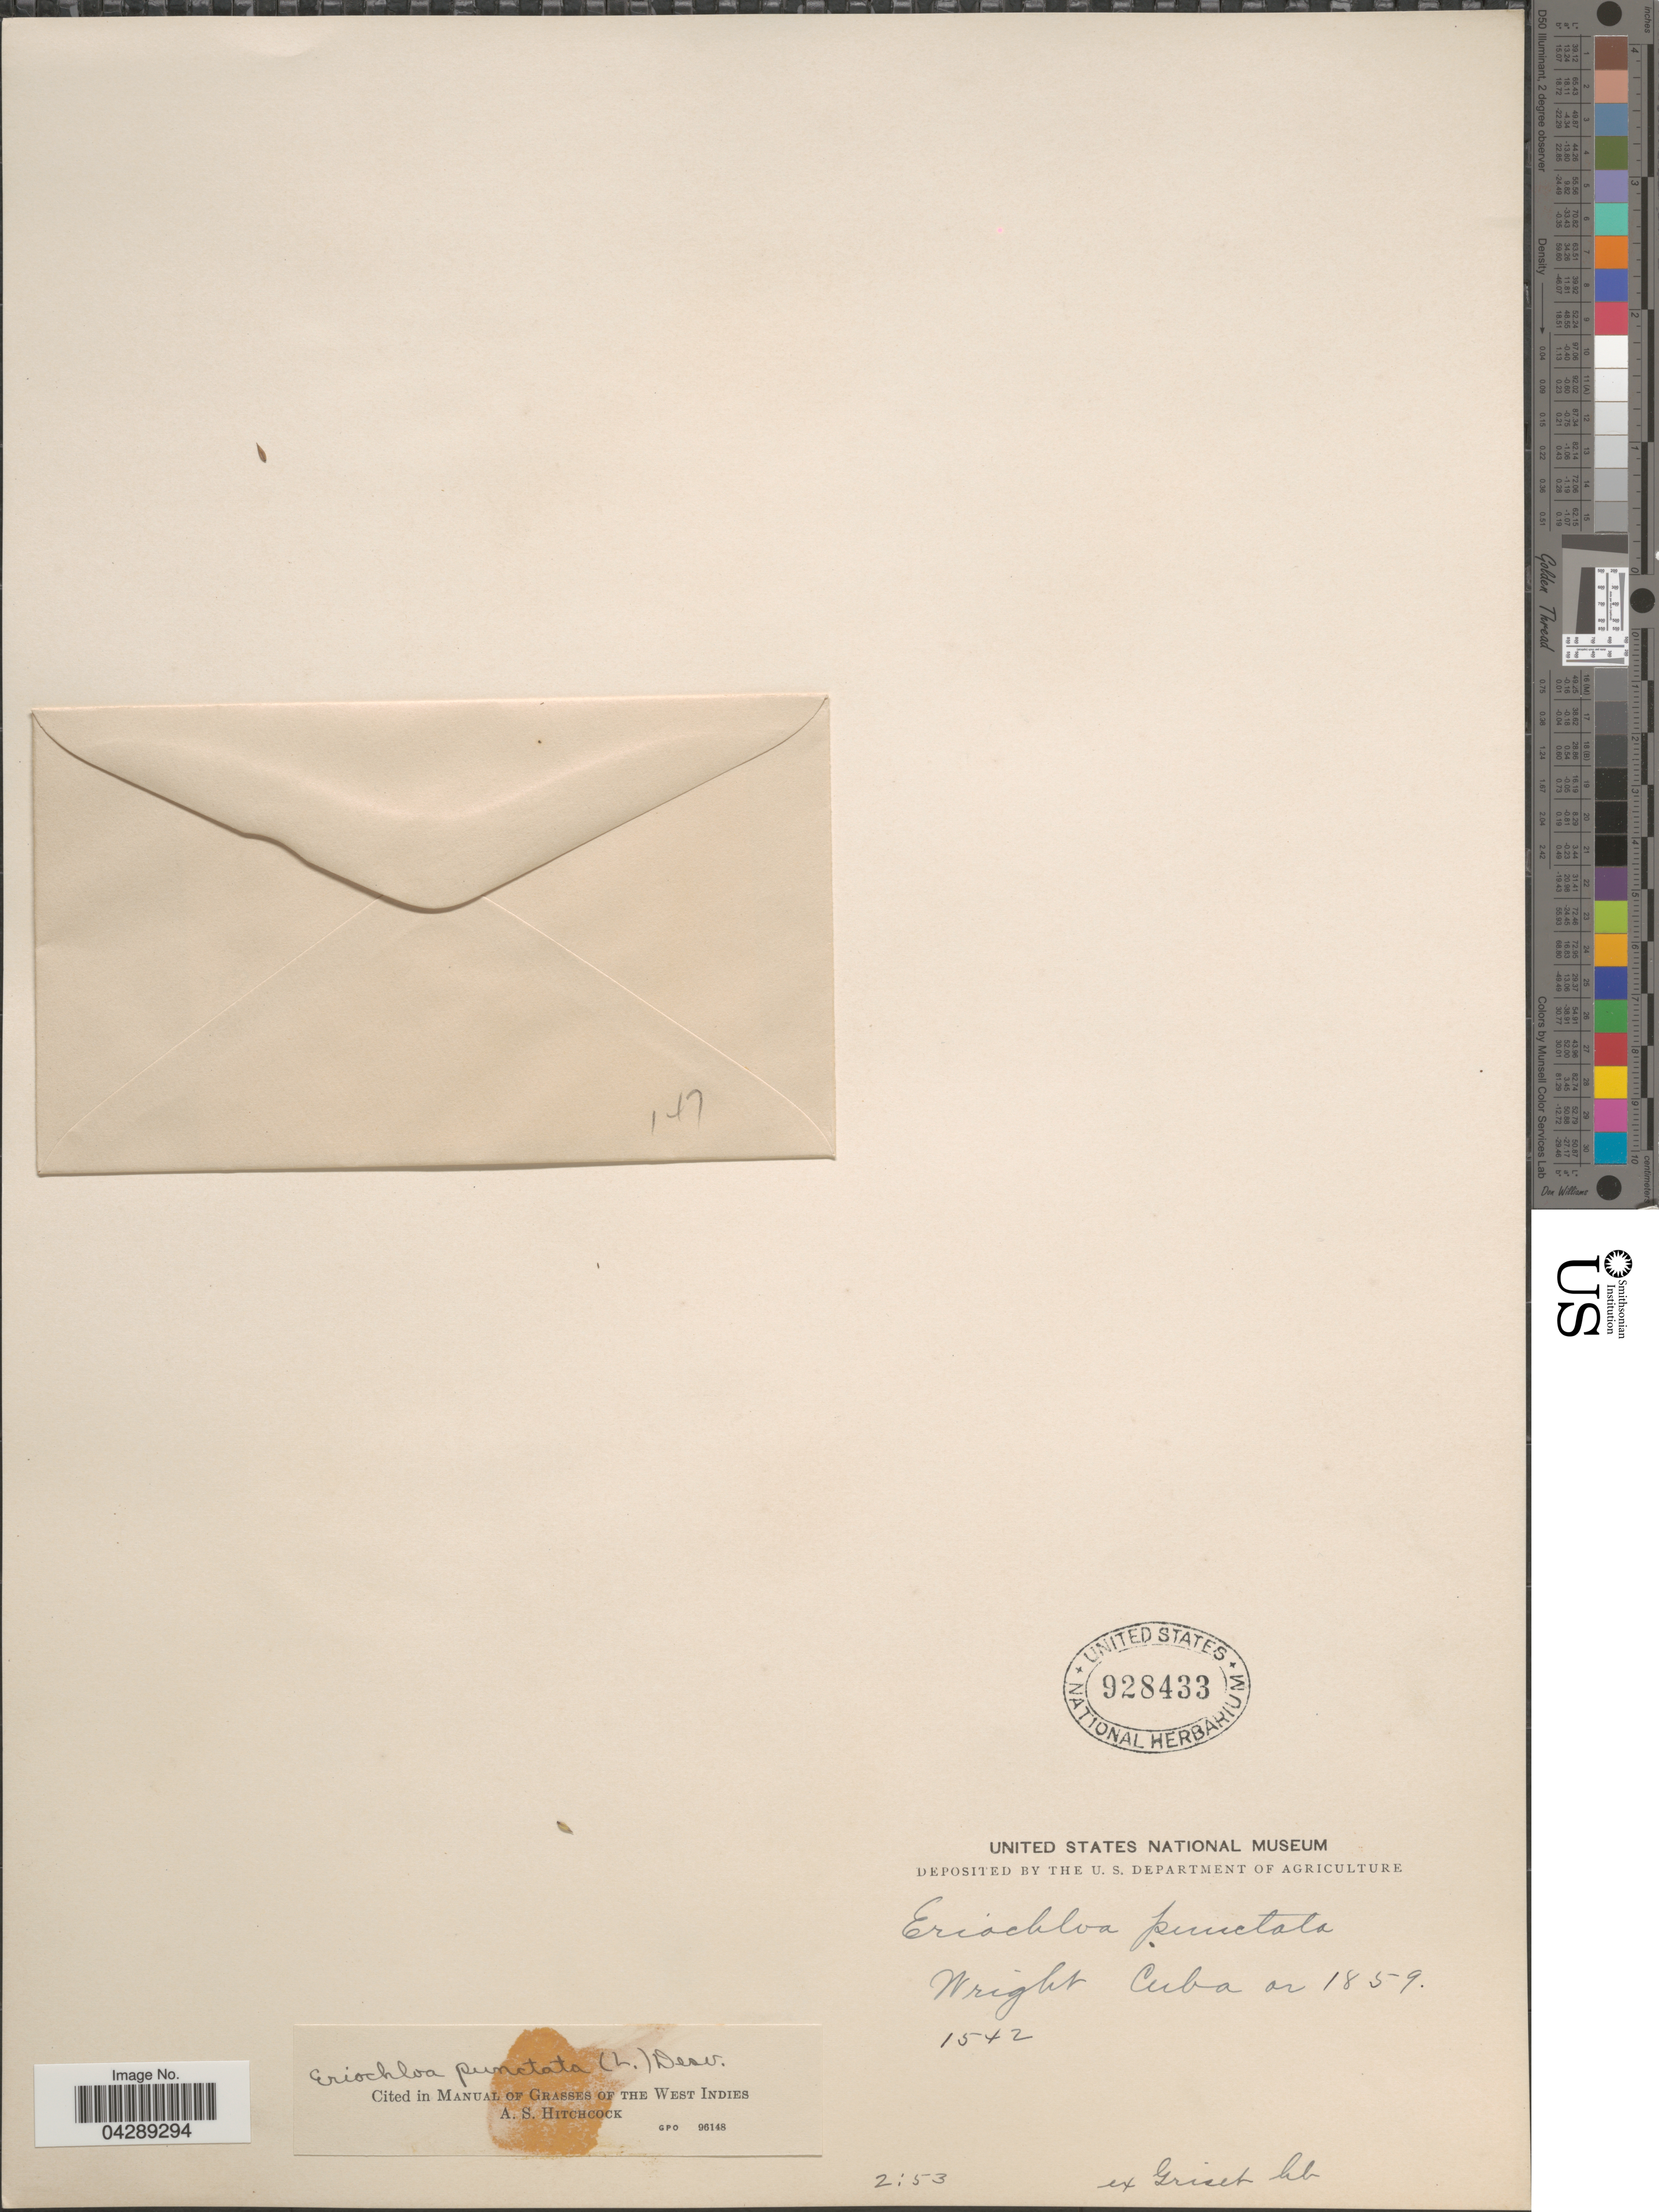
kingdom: Plantae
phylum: Tracheophyta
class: Liliopsida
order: Poales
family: Poaceae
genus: Eriochloa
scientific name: Eriochloa punctata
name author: (L.) Desv. ex Ham.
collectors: Wright, --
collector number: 1542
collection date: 1859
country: Cuba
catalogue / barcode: US 928433